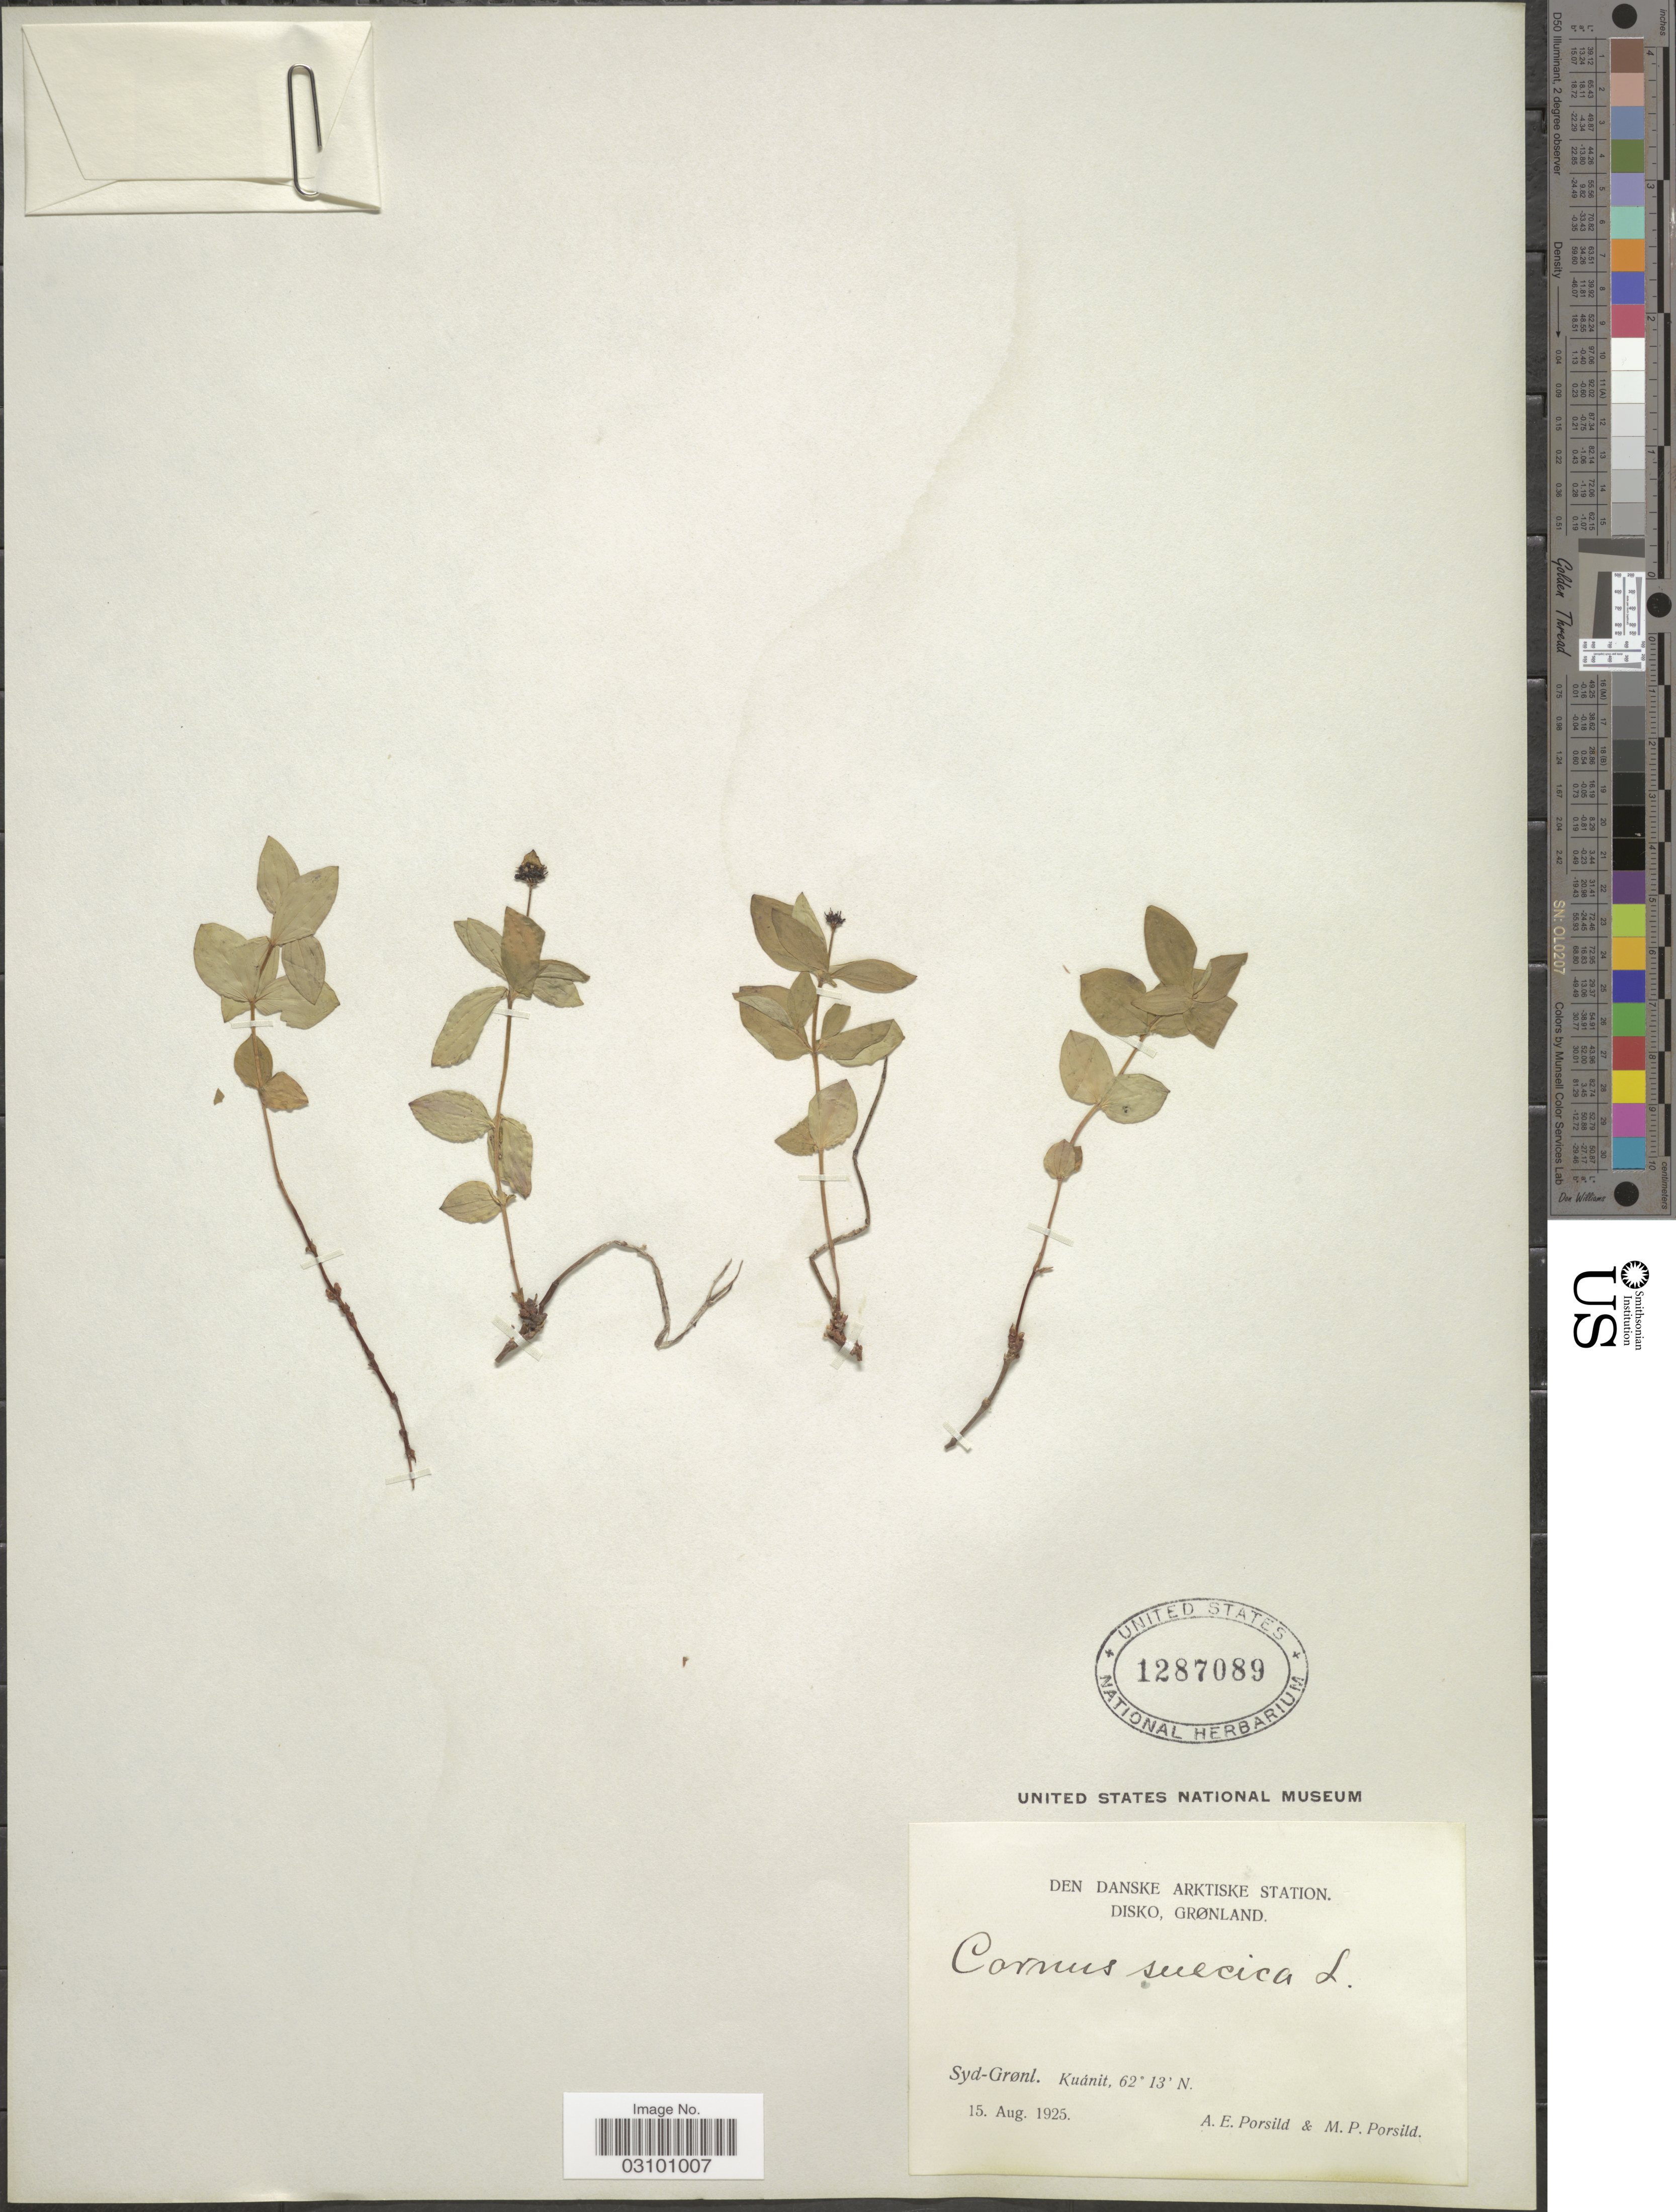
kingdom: Plantae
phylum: Tracheophyta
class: Magnoliopsida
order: Cornales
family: Cornaceae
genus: Cornus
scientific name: Cornus suecica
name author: L.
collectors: A. E. Porsild & M. P. Porsild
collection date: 1925-08-15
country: Greenland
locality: Den Danske Arktiske Station. Disko. Grønland. Syd-Grønl. Kuánit.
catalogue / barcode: US 1287089